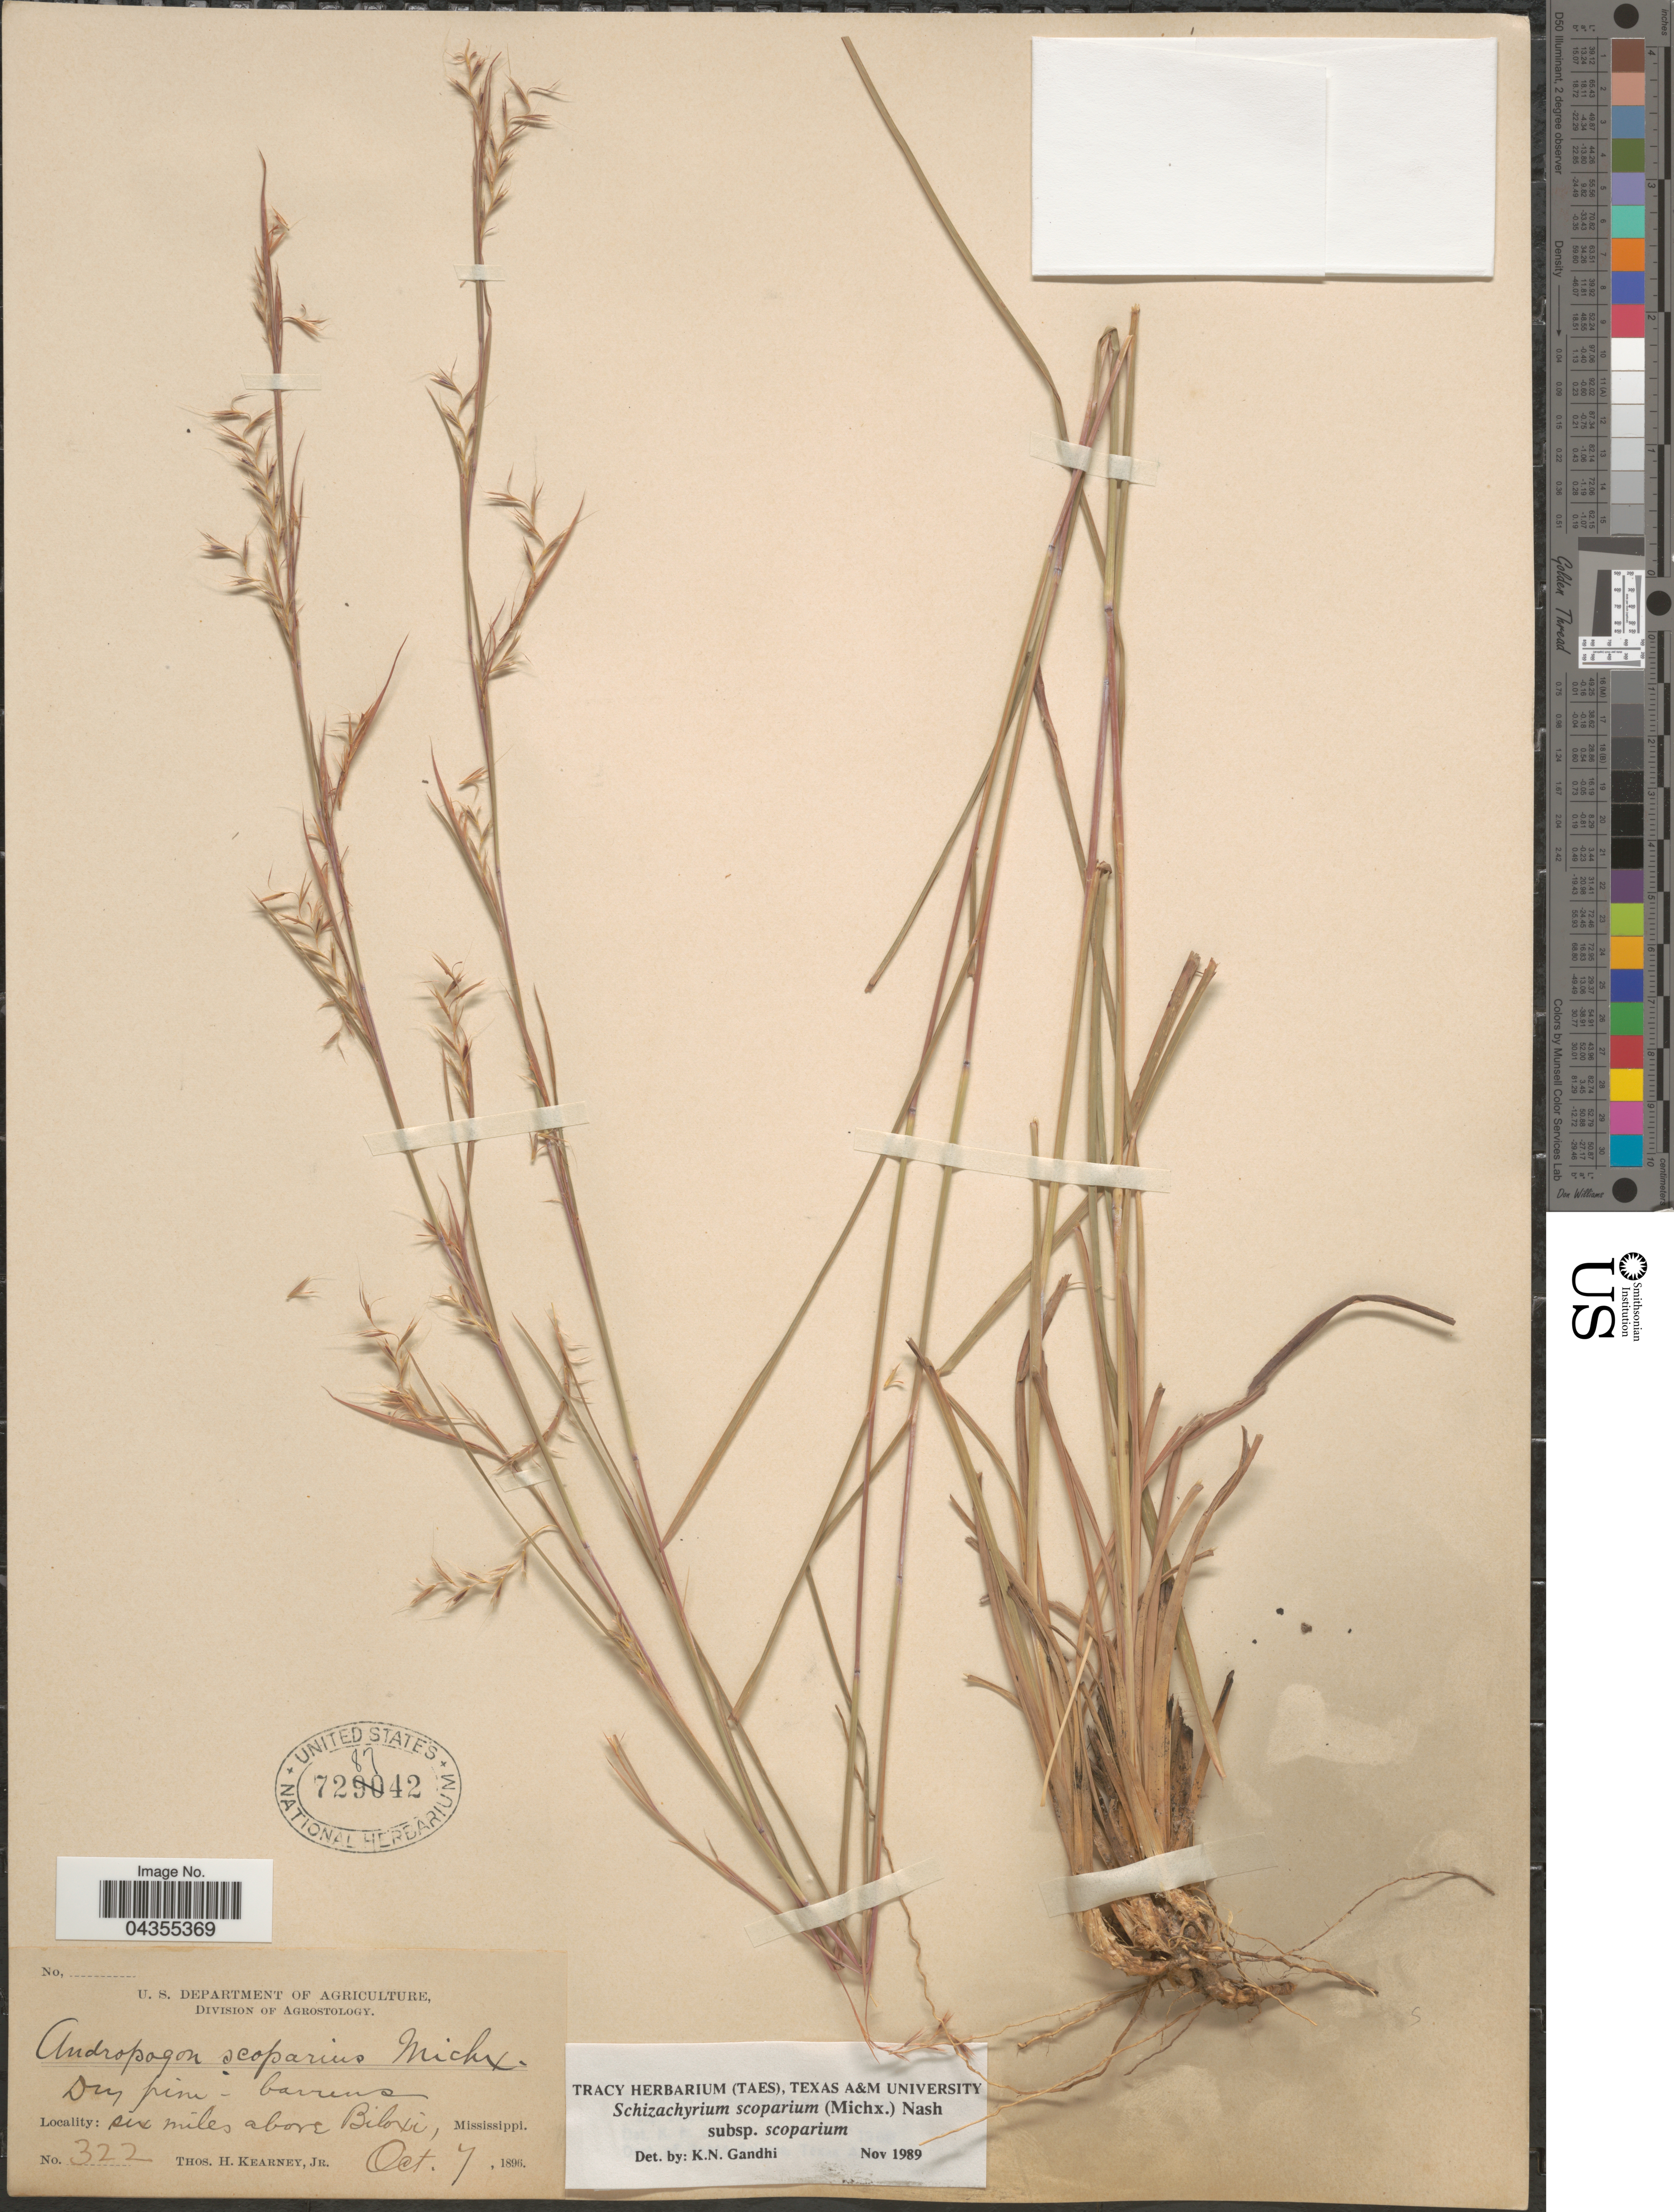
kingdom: Plantae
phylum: Tracheophyta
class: Liliopsida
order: Poales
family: Poaceae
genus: Schizachyrium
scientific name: Schizachyrium scoparium var. scoparium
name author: (Michx.) Nash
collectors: T. H. Kearney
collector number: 322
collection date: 1896-10-07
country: United States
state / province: Mississippi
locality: Six miles above Biloxi.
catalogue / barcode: US 728742